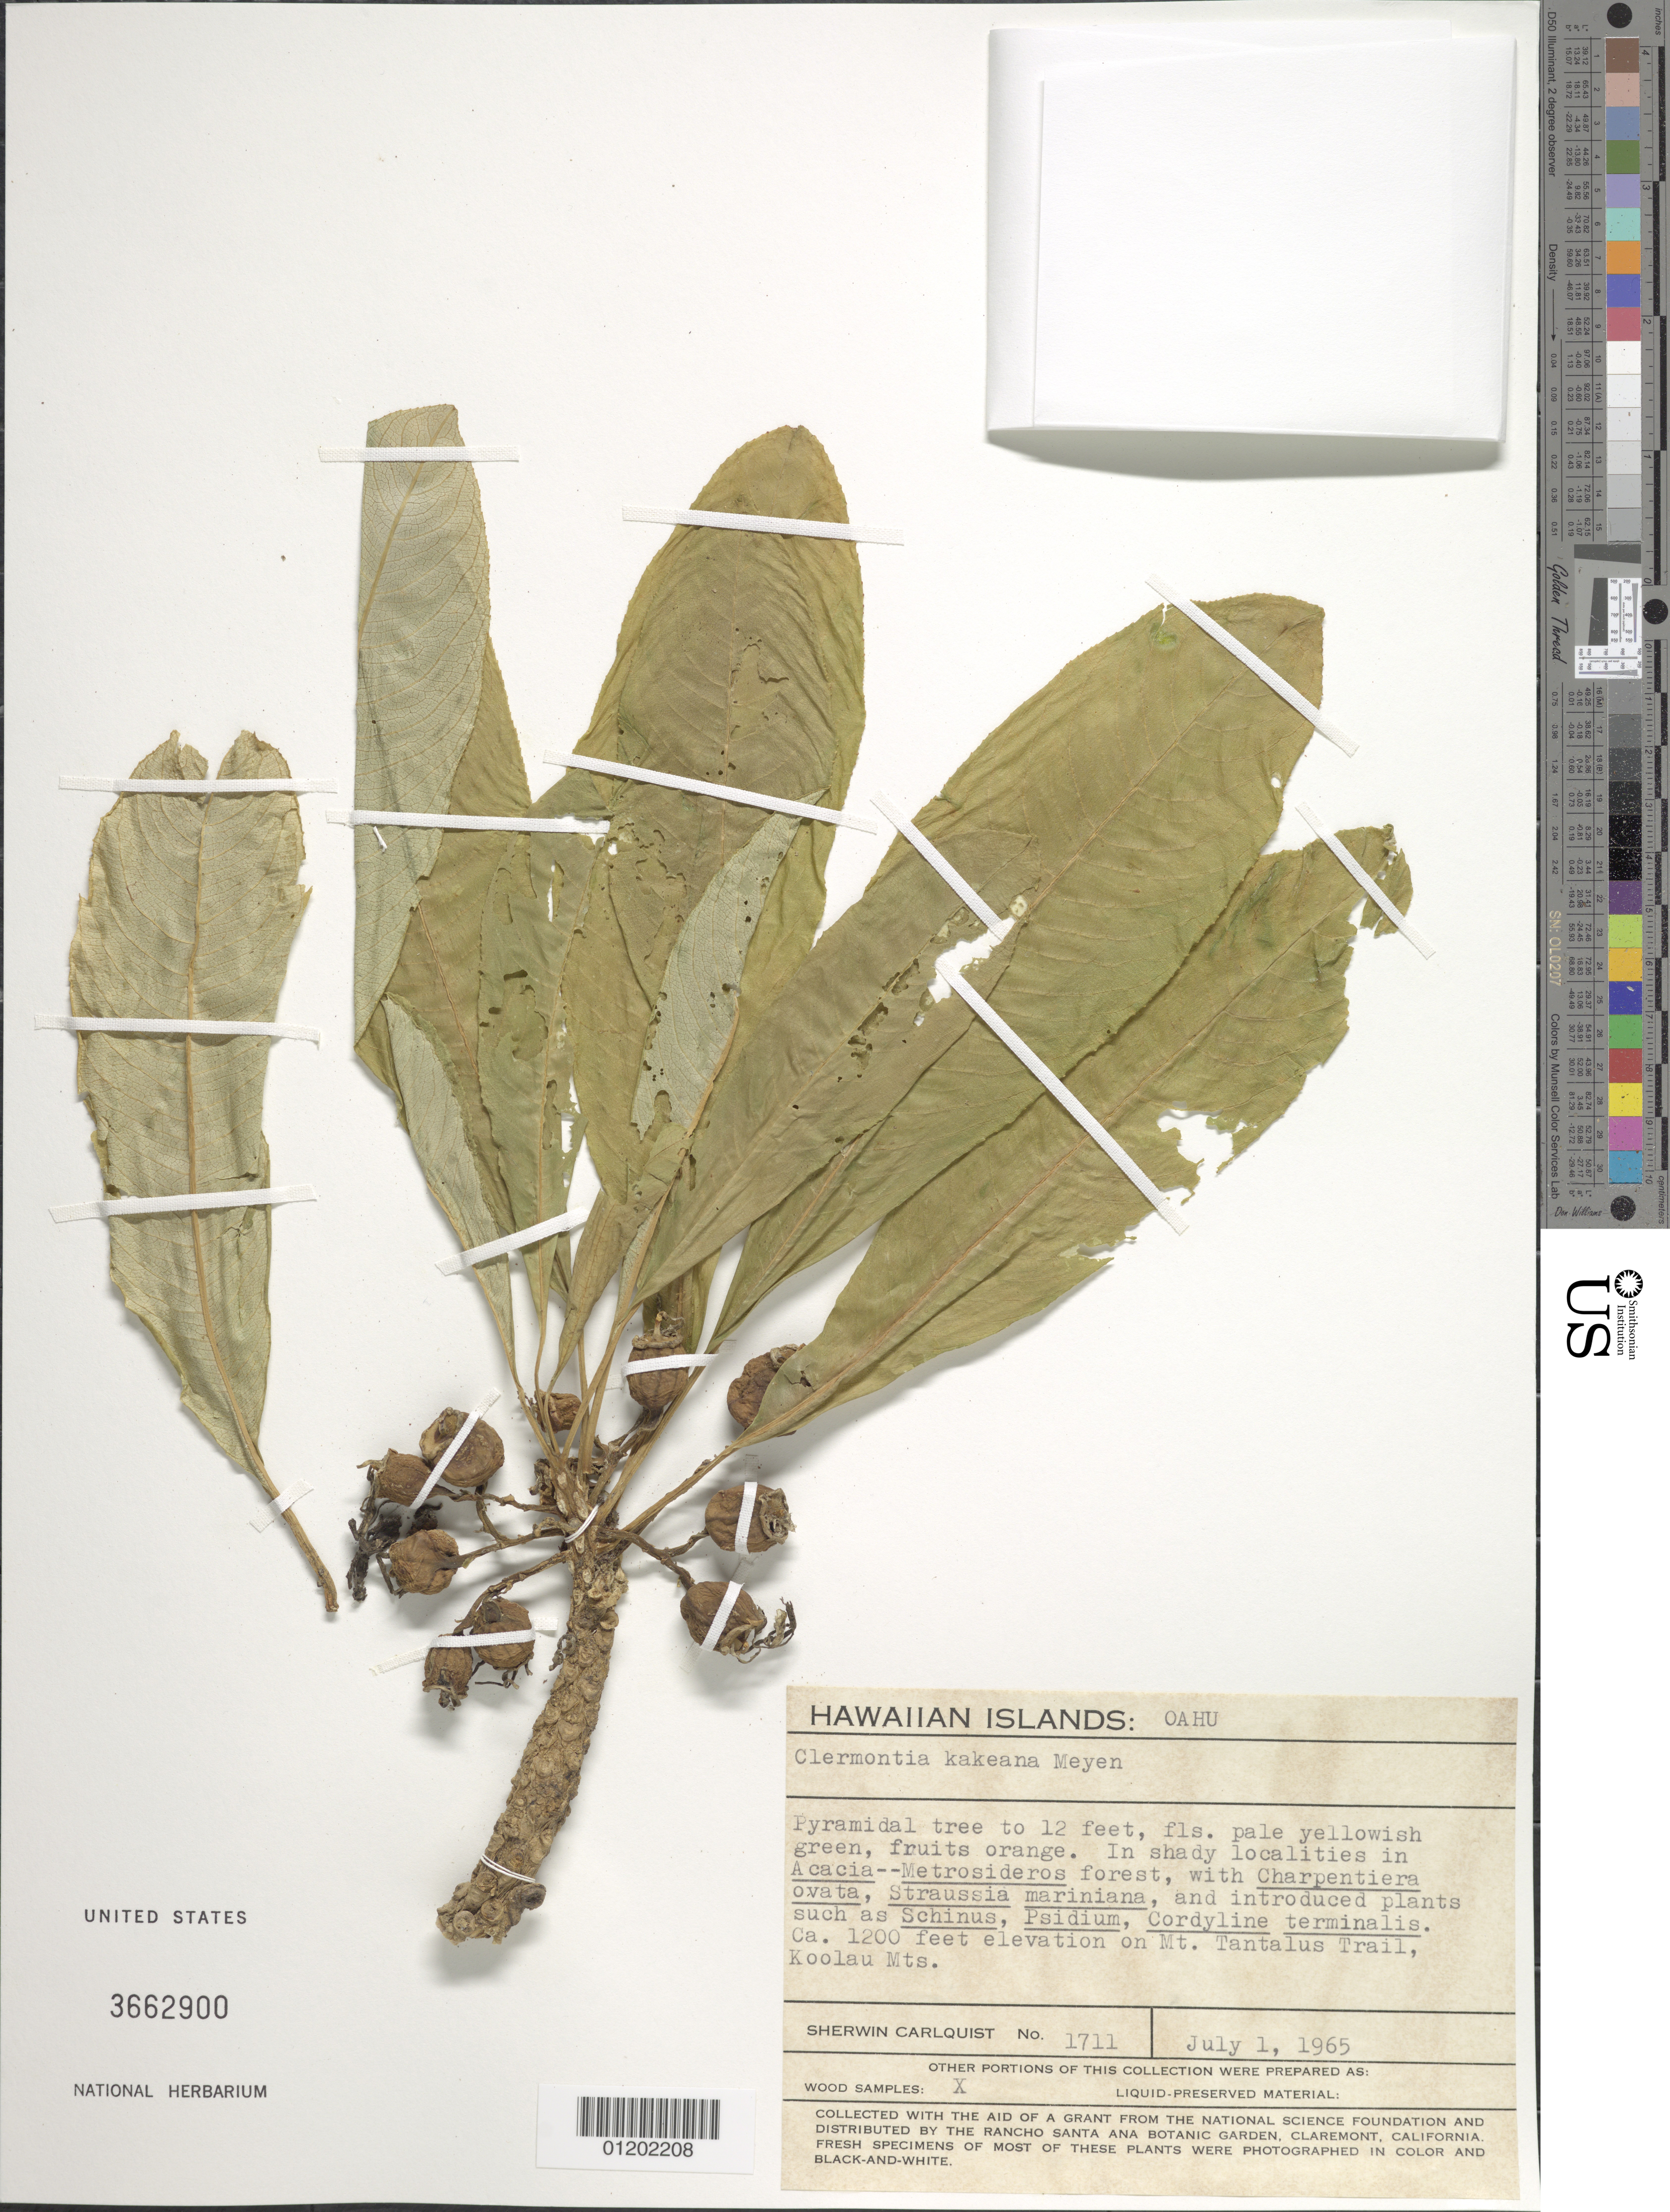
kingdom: Plantae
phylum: Tracheophyta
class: Magnoliopsida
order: Asterales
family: Campanulaceae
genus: Clermontia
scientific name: Clermontia kakeana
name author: Meyen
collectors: S. Carlquist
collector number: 1711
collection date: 1965-07-01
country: United States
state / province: Hawaii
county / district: Honolulu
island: Oahu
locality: Mt. Tantalus Trail, Koolau Mts.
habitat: Shady localities in forest.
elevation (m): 366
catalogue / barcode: US 3662900